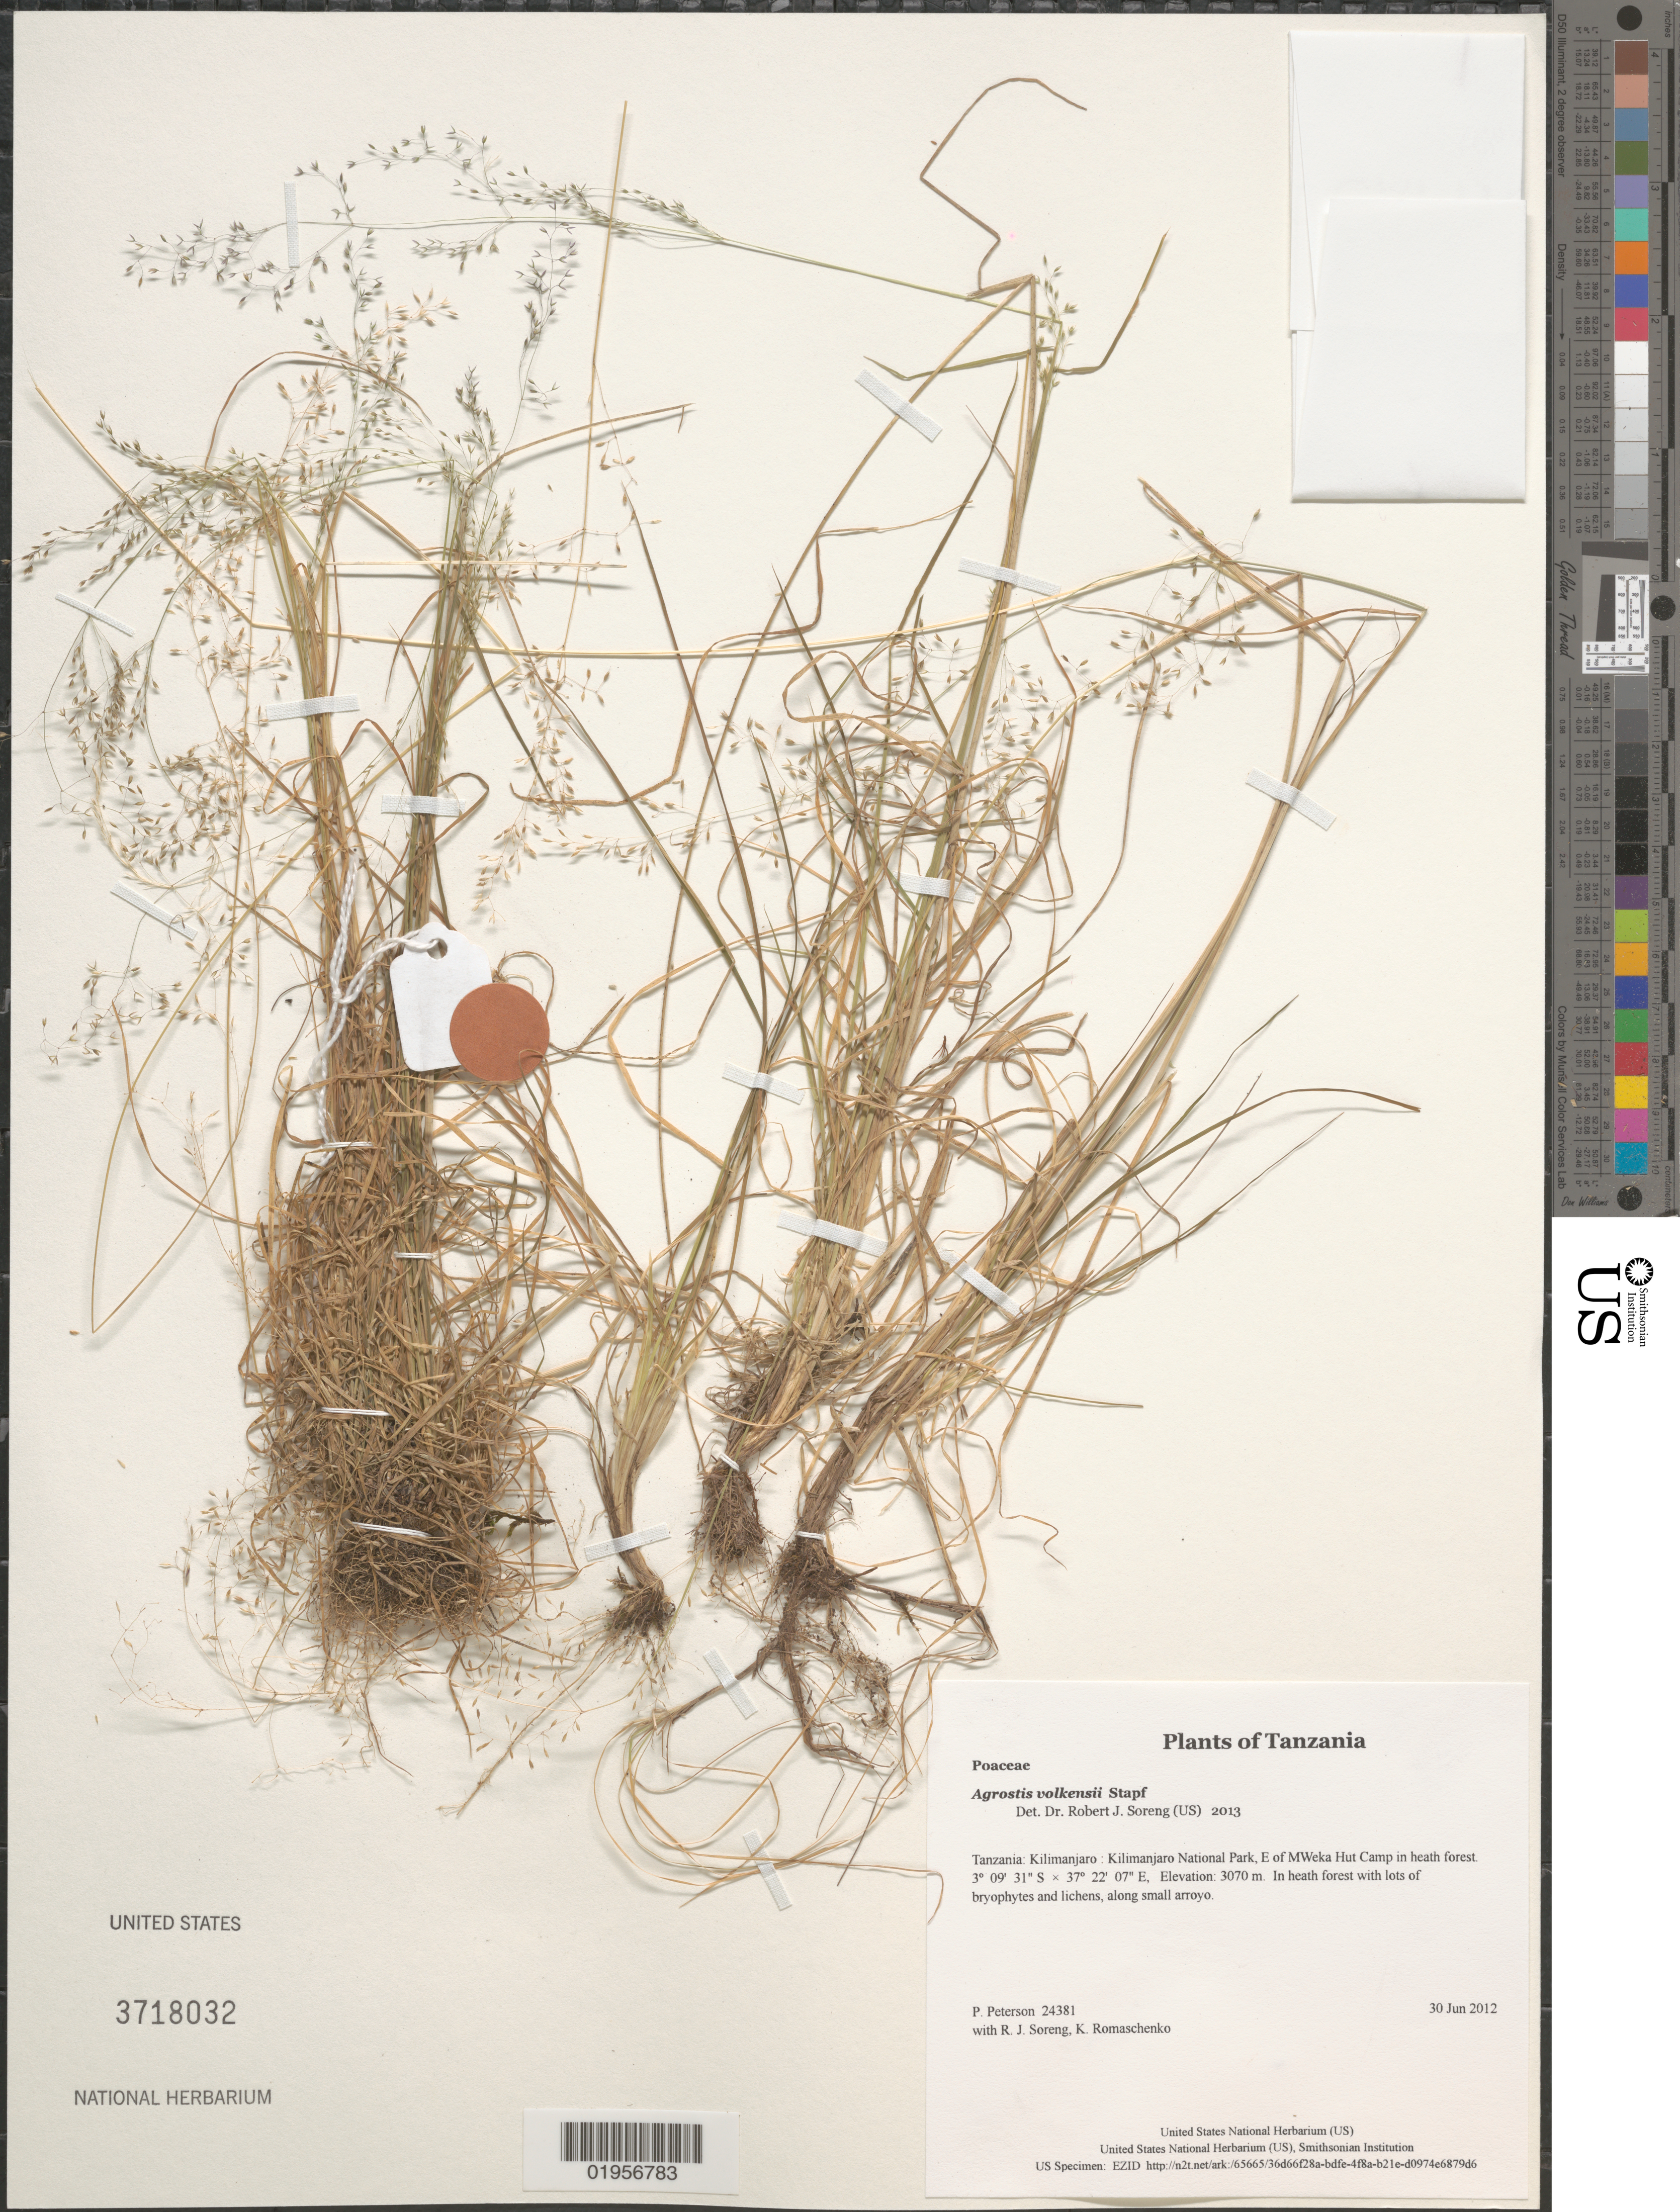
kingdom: Plantae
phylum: Tracheophyta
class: Liliopsida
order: Poales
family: Poaceae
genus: Agrostis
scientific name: Agrostis volkensii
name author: Stapf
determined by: Soreng, Robert J., Research Associate (BOT), Smithsonian Institution - National Museum of Natural History (UNITED STATES)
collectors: P. M. Peterson, R. J. Soreng & K. Romaschenko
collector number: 24381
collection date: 2012-06-30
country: Tanzania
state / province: Kilimanjaro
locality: Kilimanjaro National Park, E of MWeka Hut Camp in heath forest.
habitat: In heath forest with lots of bryophytes and lichens, along small arroyo.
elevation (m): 3070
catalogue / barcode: US 3718032